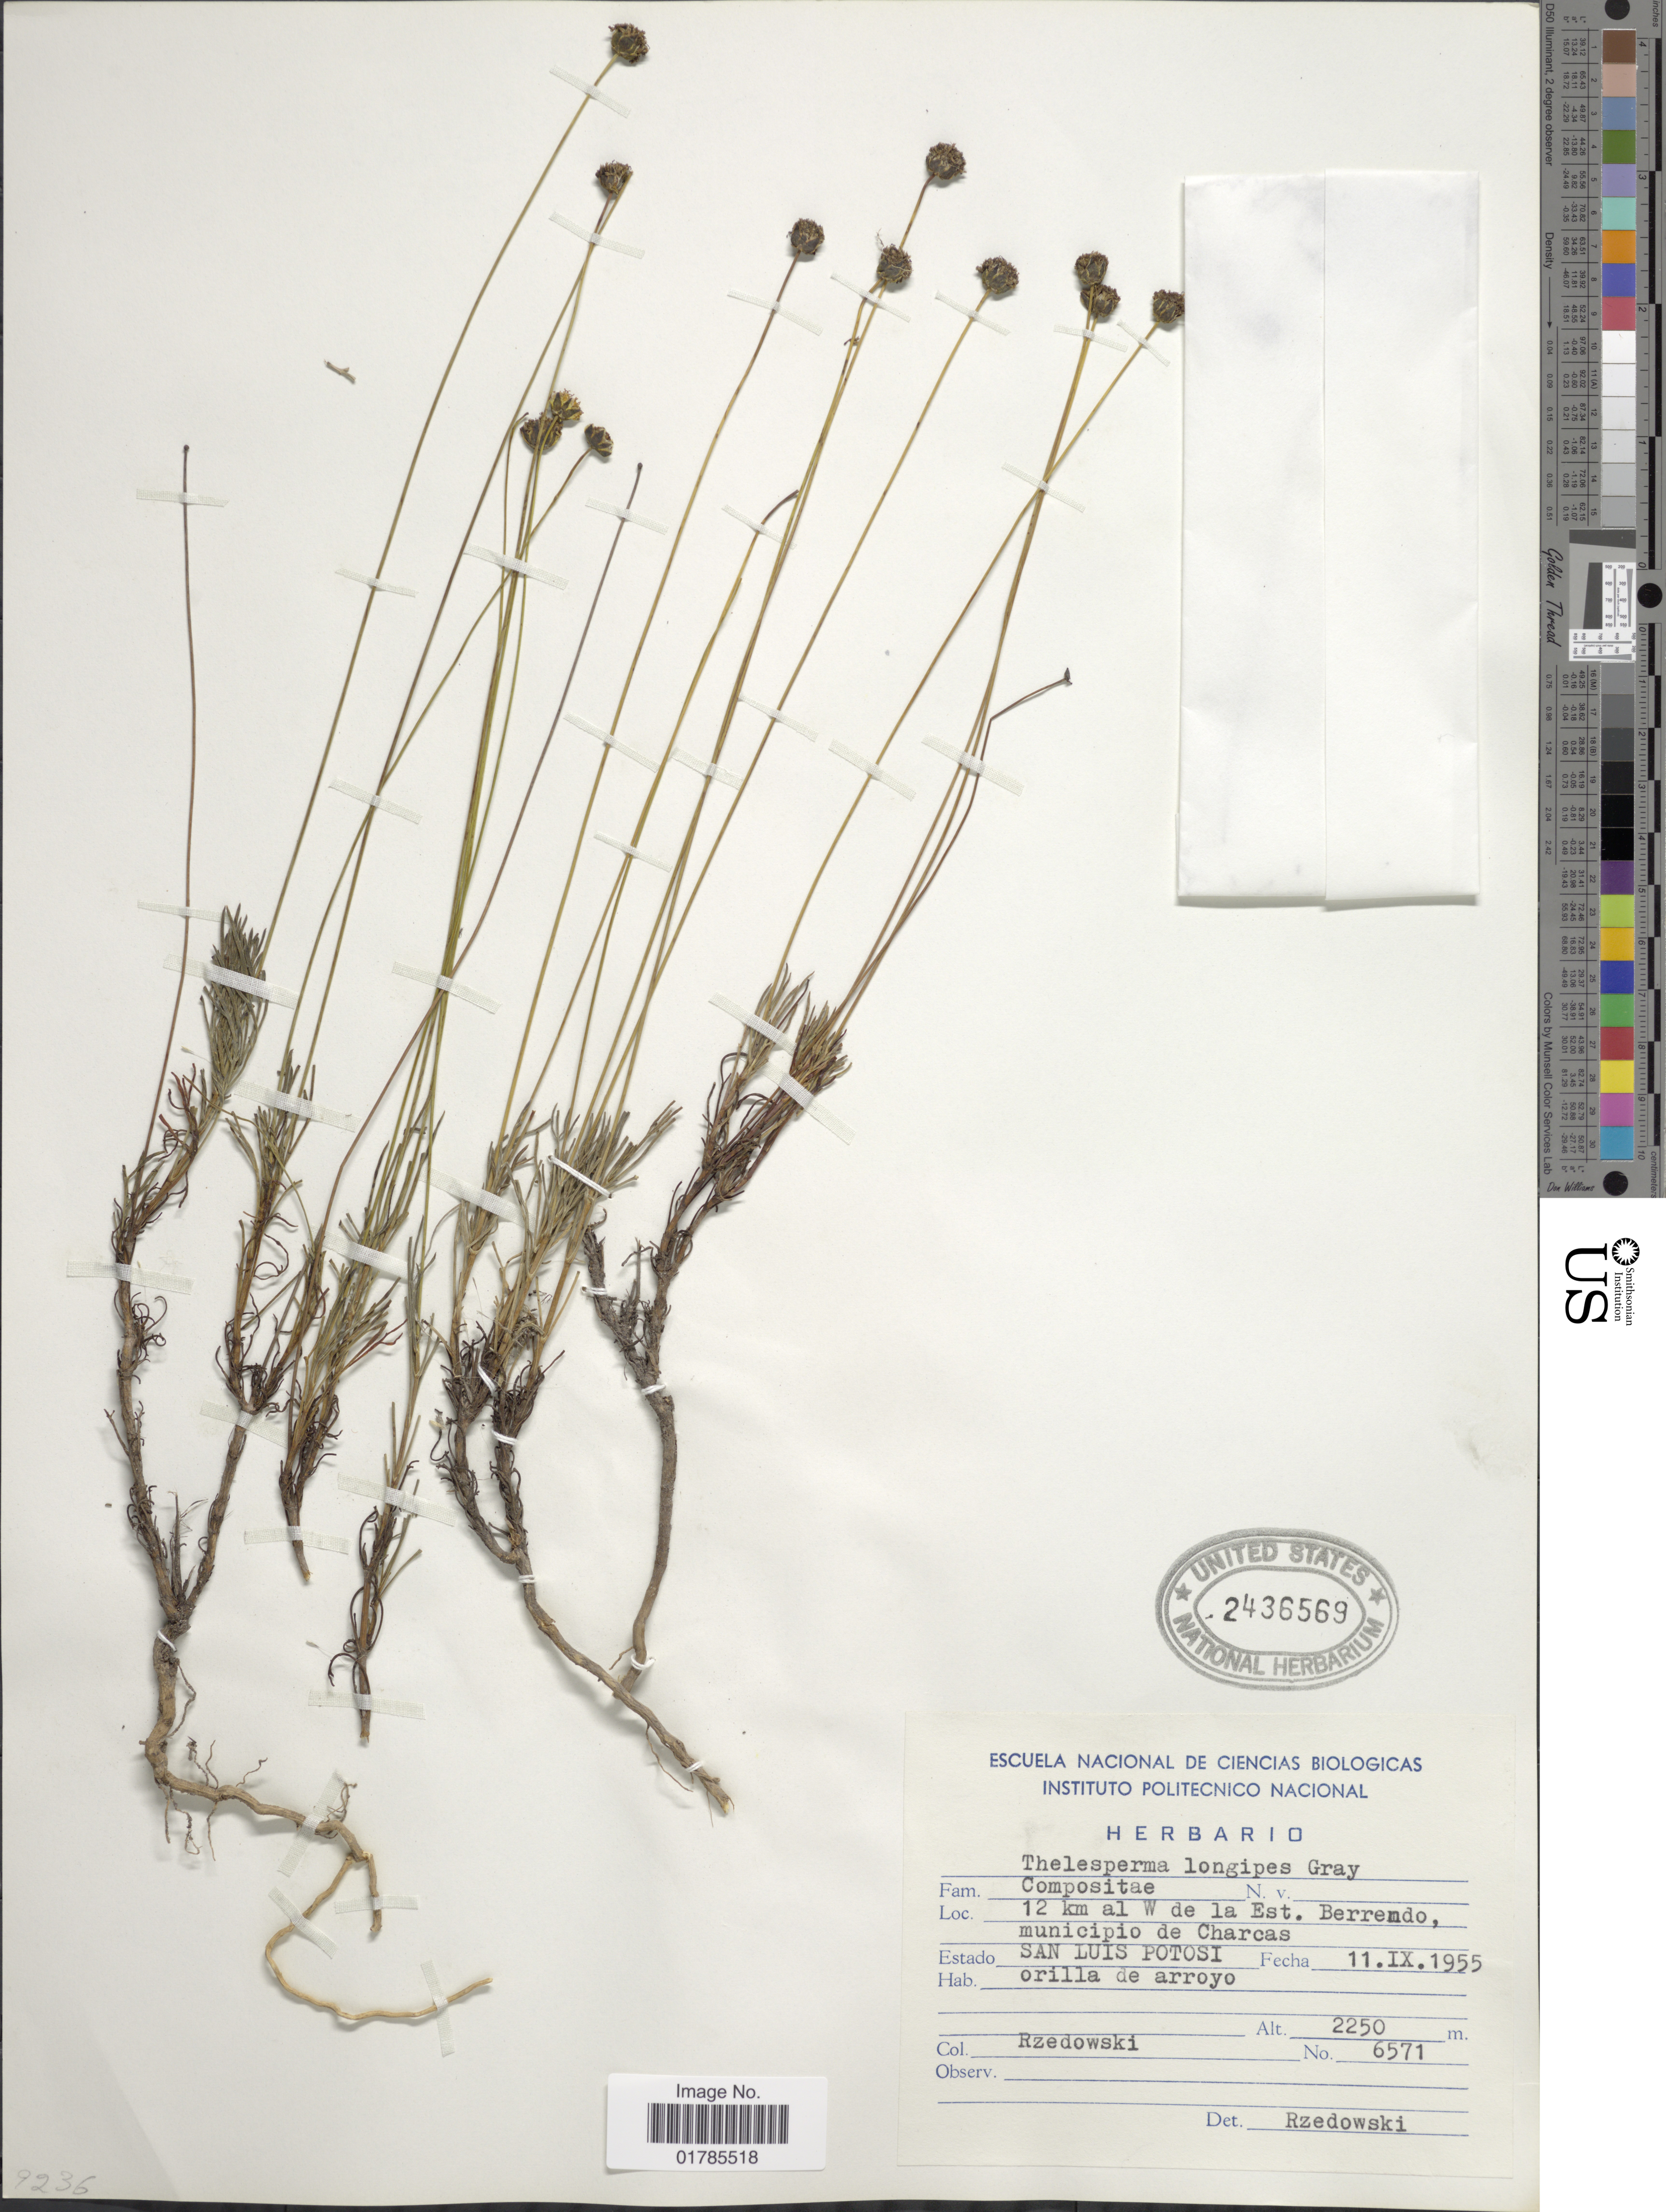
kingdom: Plantae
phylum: Tracheophyta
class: Magnoliopsida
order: Asterales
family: Asteraceae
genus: Thelesperma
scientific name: Thelesperma longipes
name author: A. Gray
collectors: Rzedowski, --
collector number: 6571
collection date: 1955-09-11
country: Mexico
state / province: San Luis Potosí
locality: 12 km al W de la Est. Berrendo, municipio de Charcas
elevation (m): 2250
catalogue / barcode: US 2436569